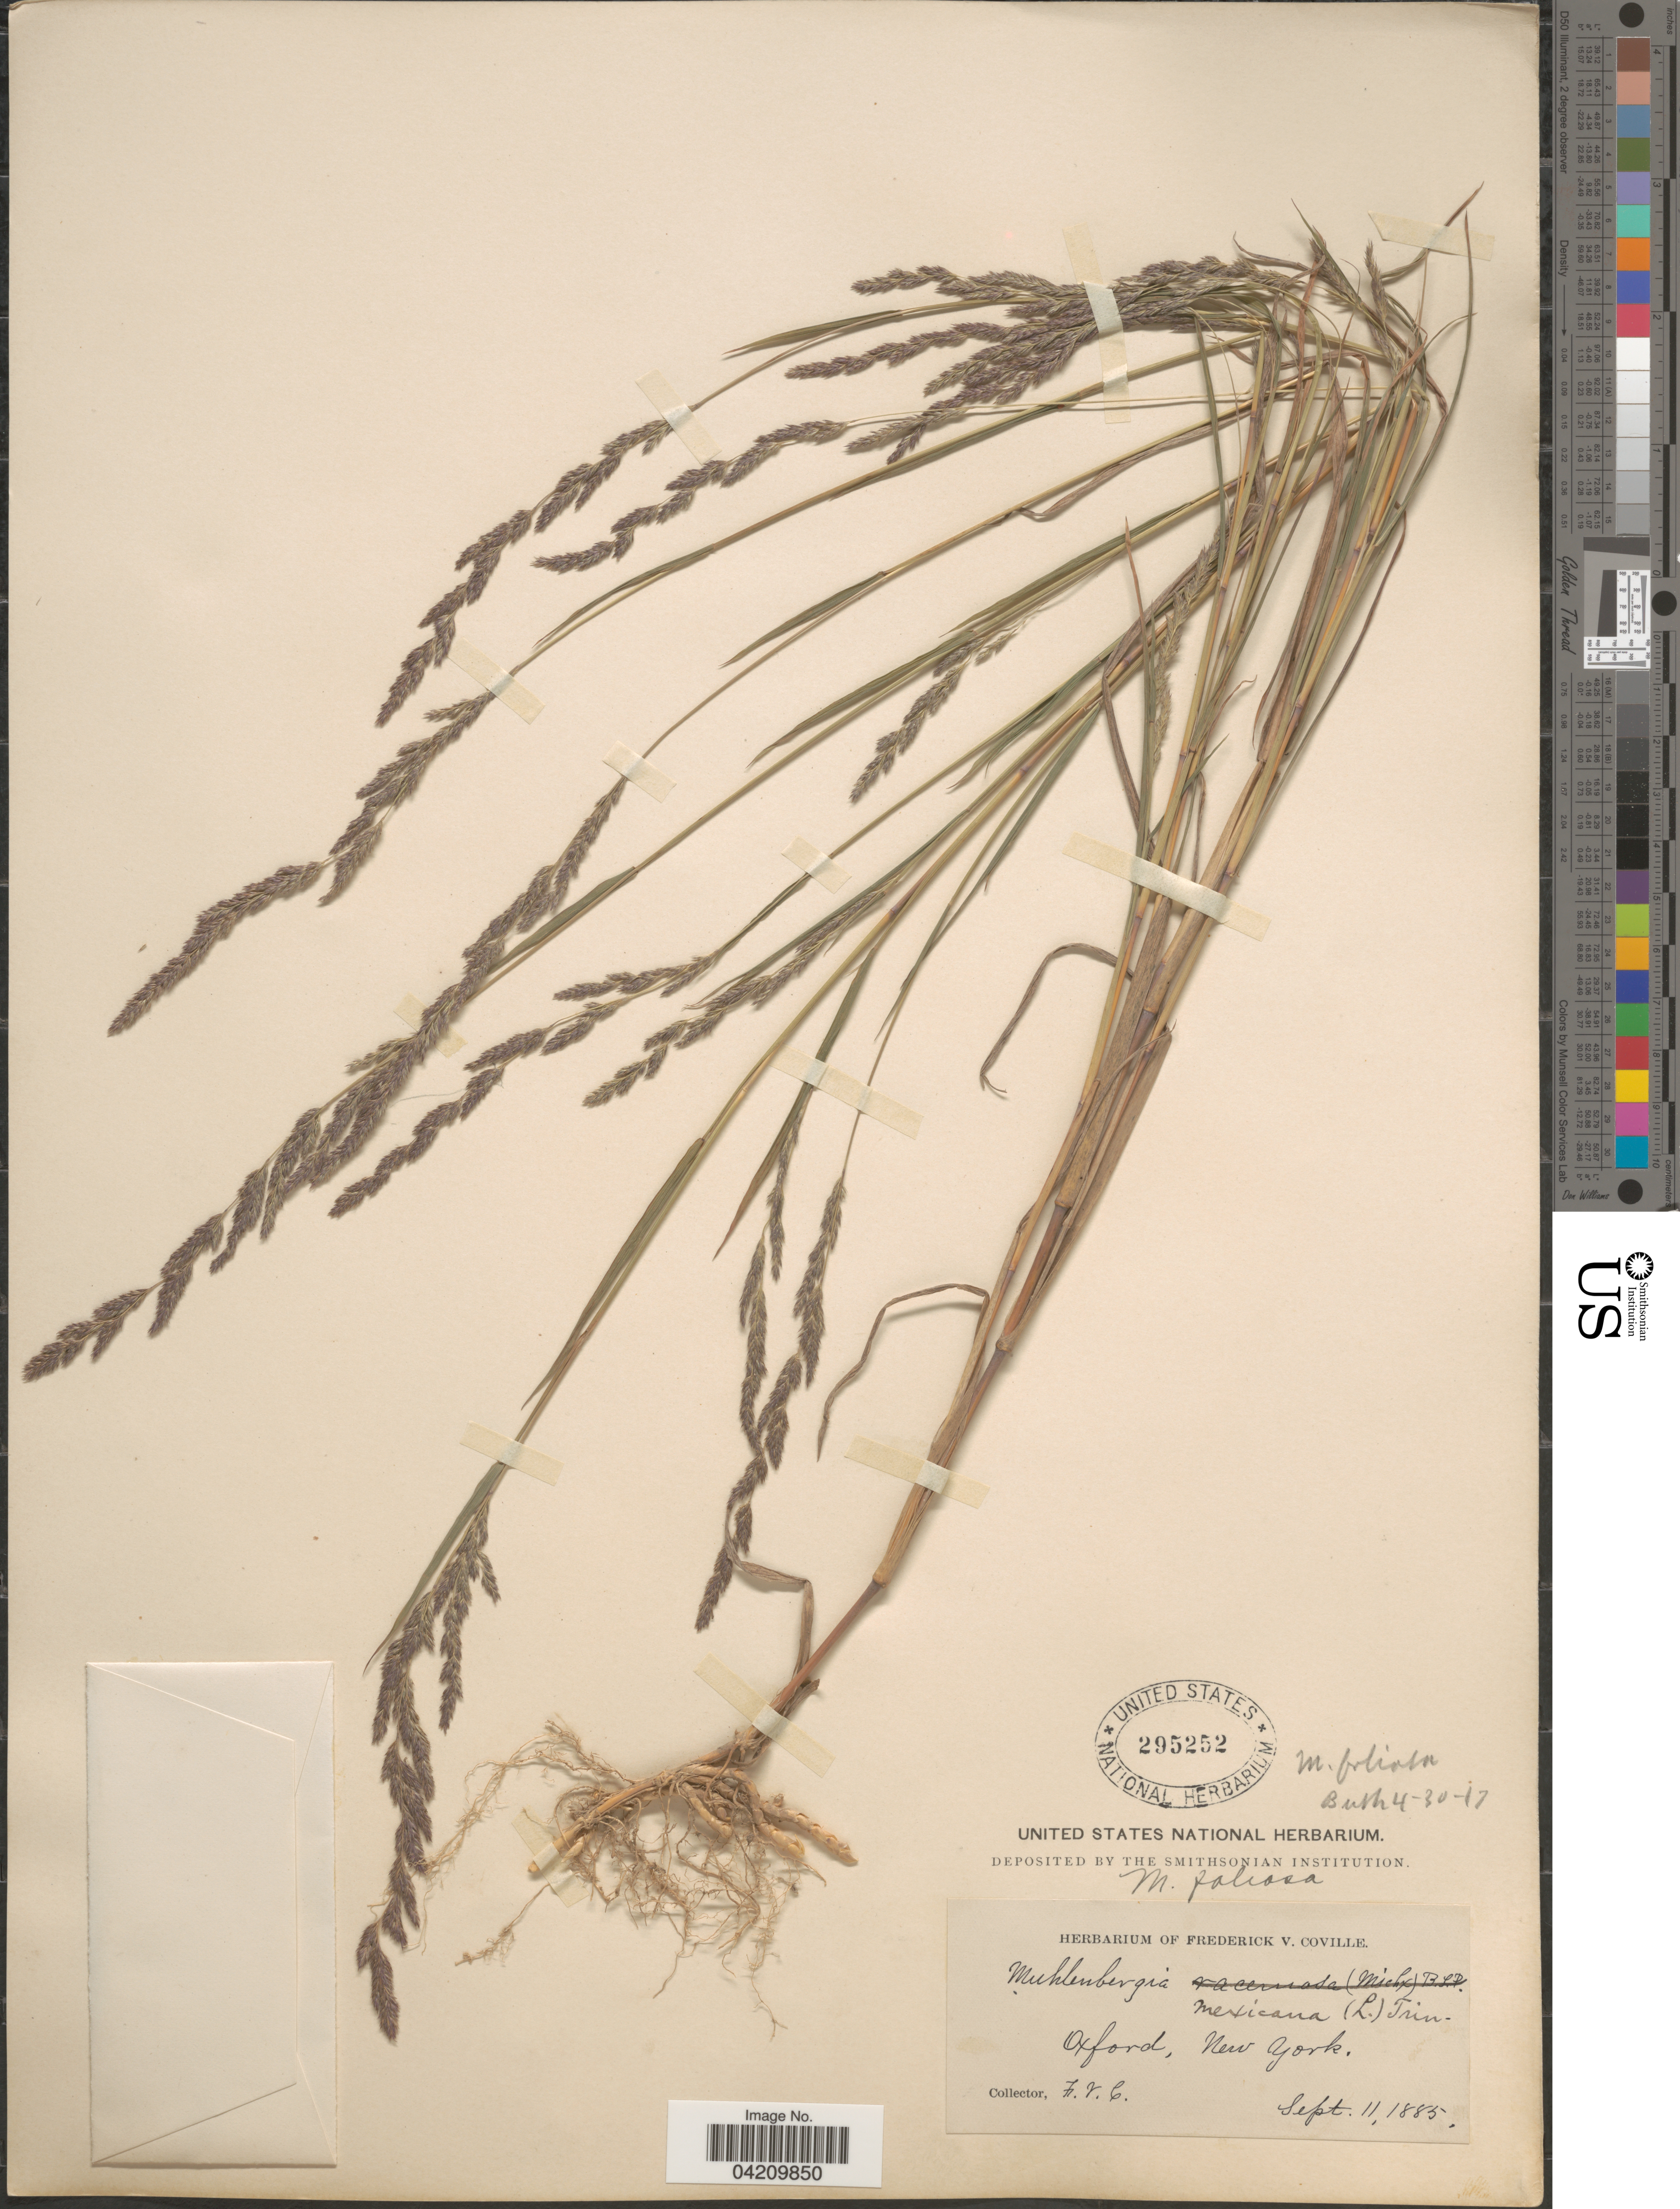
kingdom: Plantae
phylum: Tracheophyta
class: Liliopsida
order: Poales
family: Poaceae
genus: Muhlenbergia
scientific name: Muhlenbergia mexicana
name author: (L.) Trin.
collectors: F. V. Coville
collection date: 1885-09-11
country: United States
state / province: New York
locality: Oxford.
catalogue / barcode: US 295252